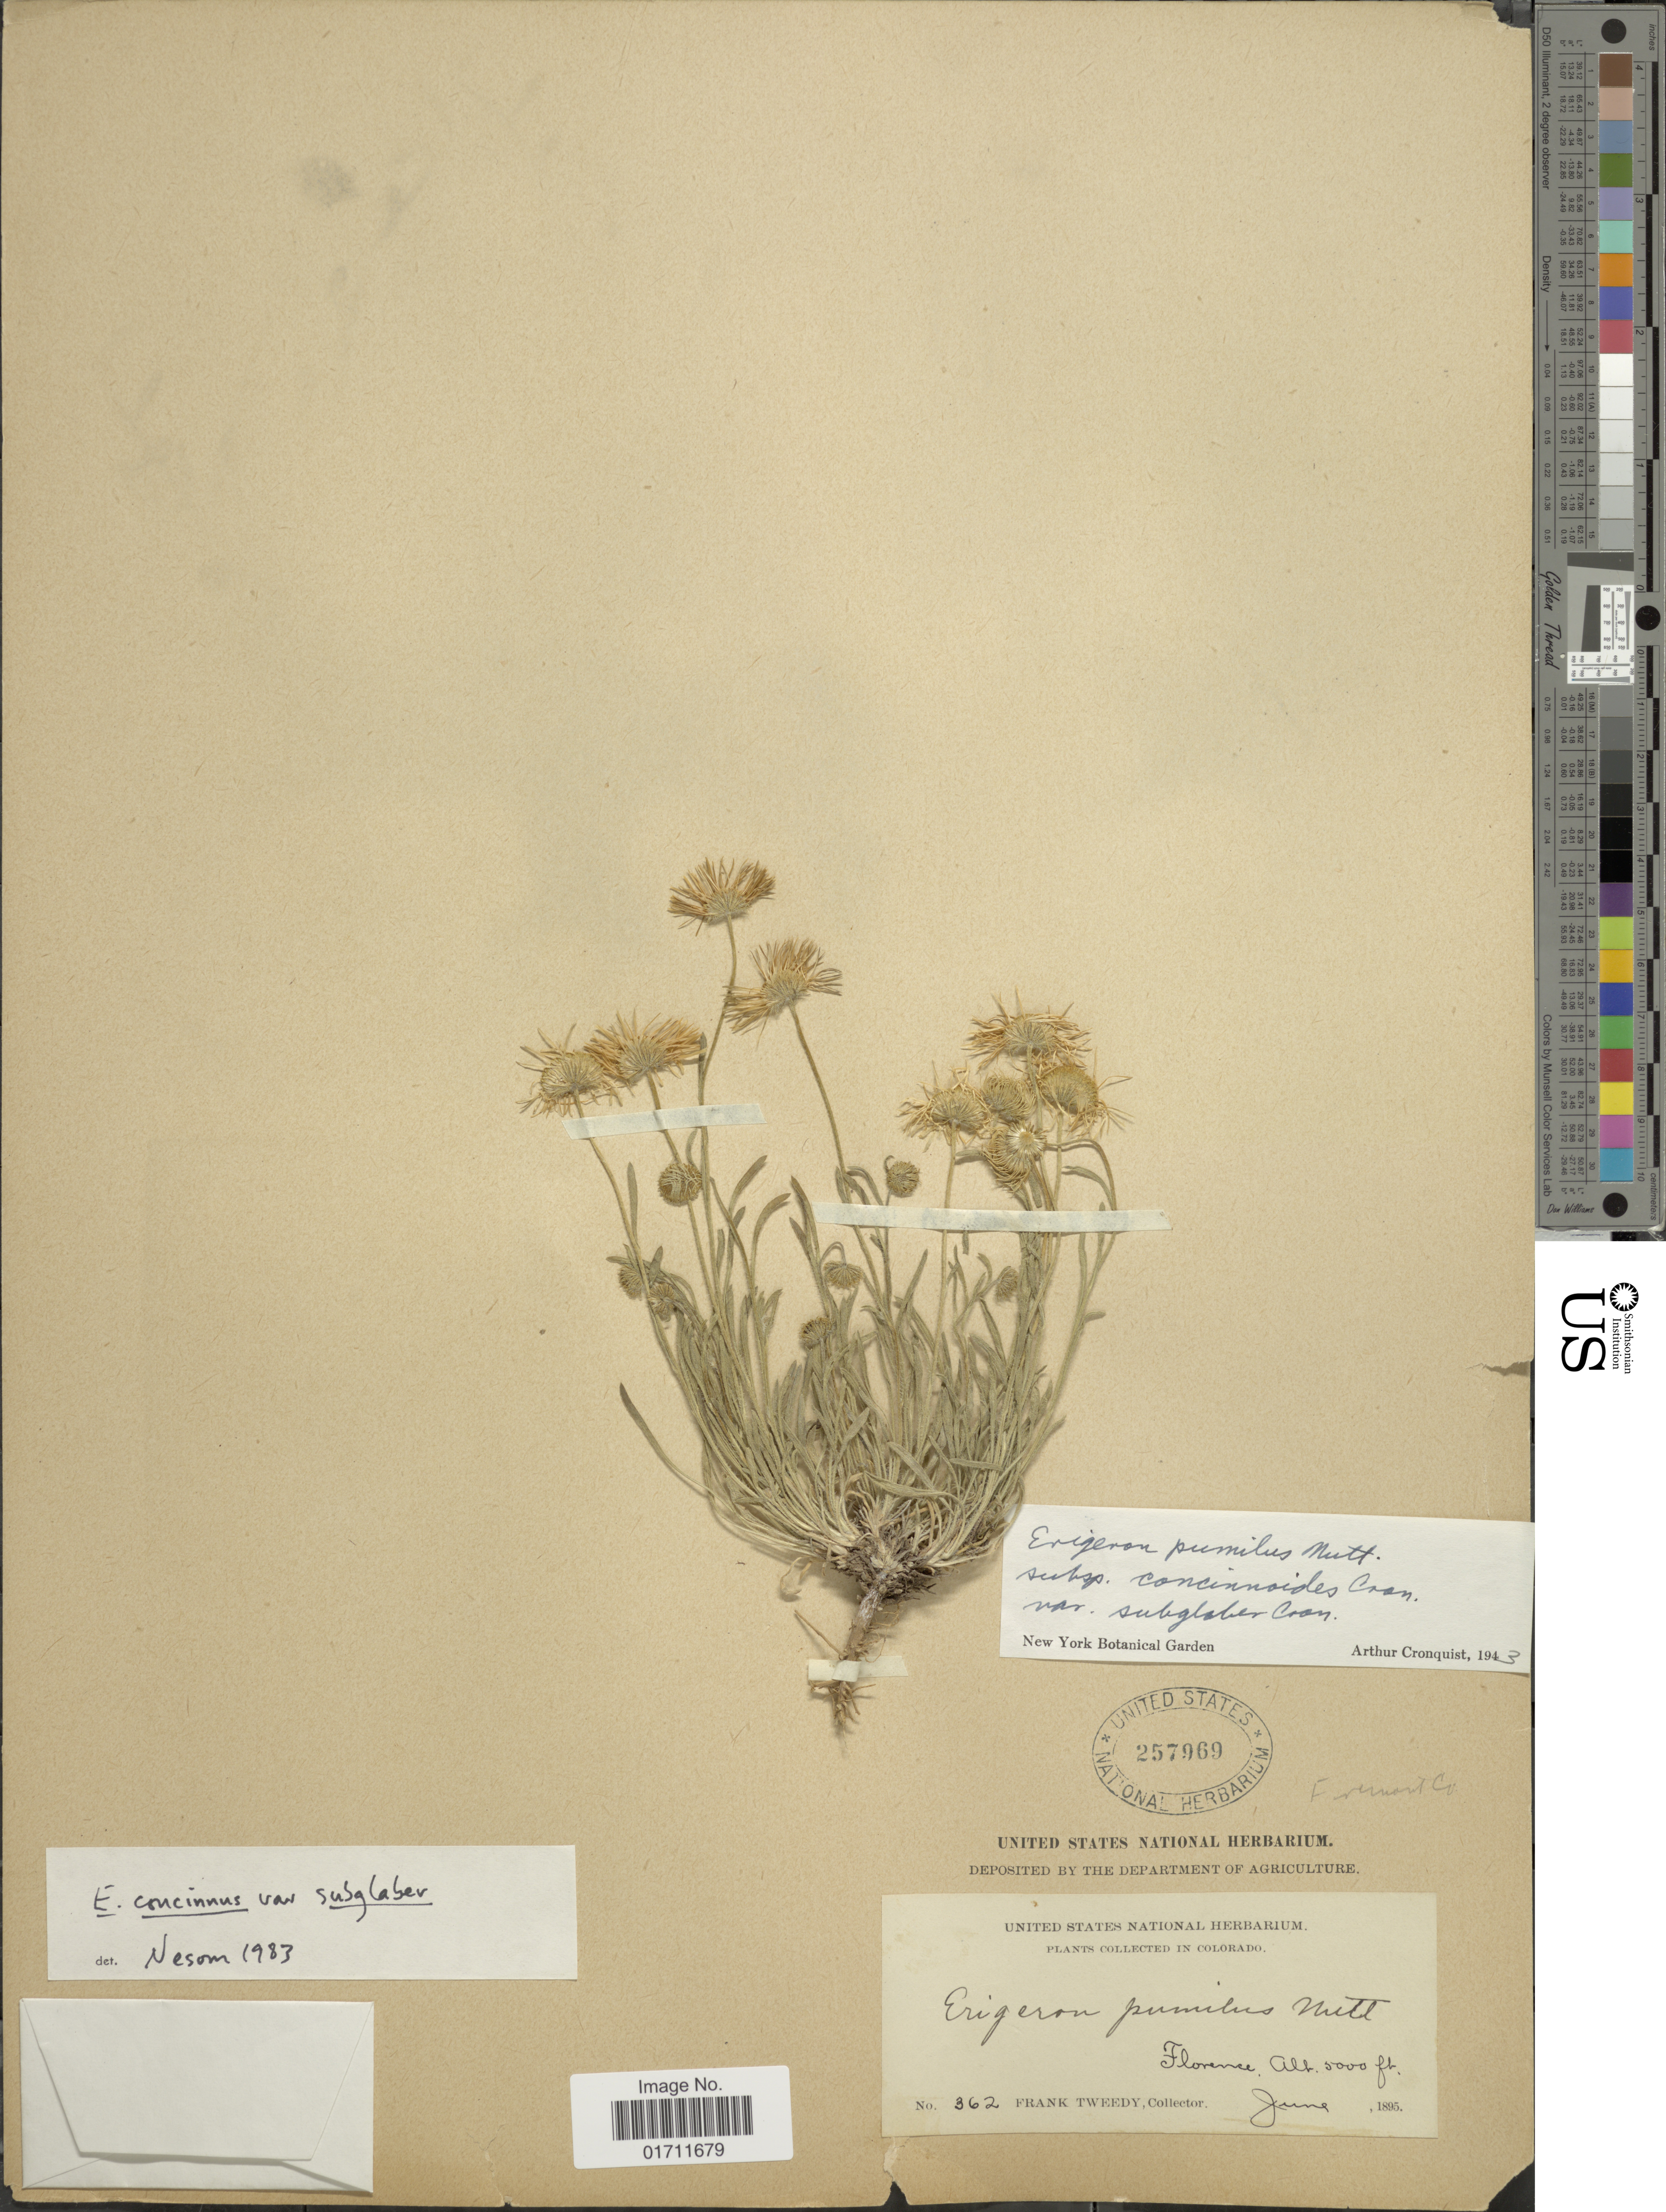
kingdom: Plantae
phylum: Tracheophyta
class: Magnoliopsida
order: Asterales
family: Asteraceae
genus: Erigeron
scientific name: Erigeron concinnus var. subglaber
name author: (Cronq.) G.L. Nesom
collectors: F. Tweedy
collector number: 362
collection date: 1895-06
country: United States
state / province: Colorado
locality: Florence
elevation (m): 1524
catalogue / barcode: US 257969